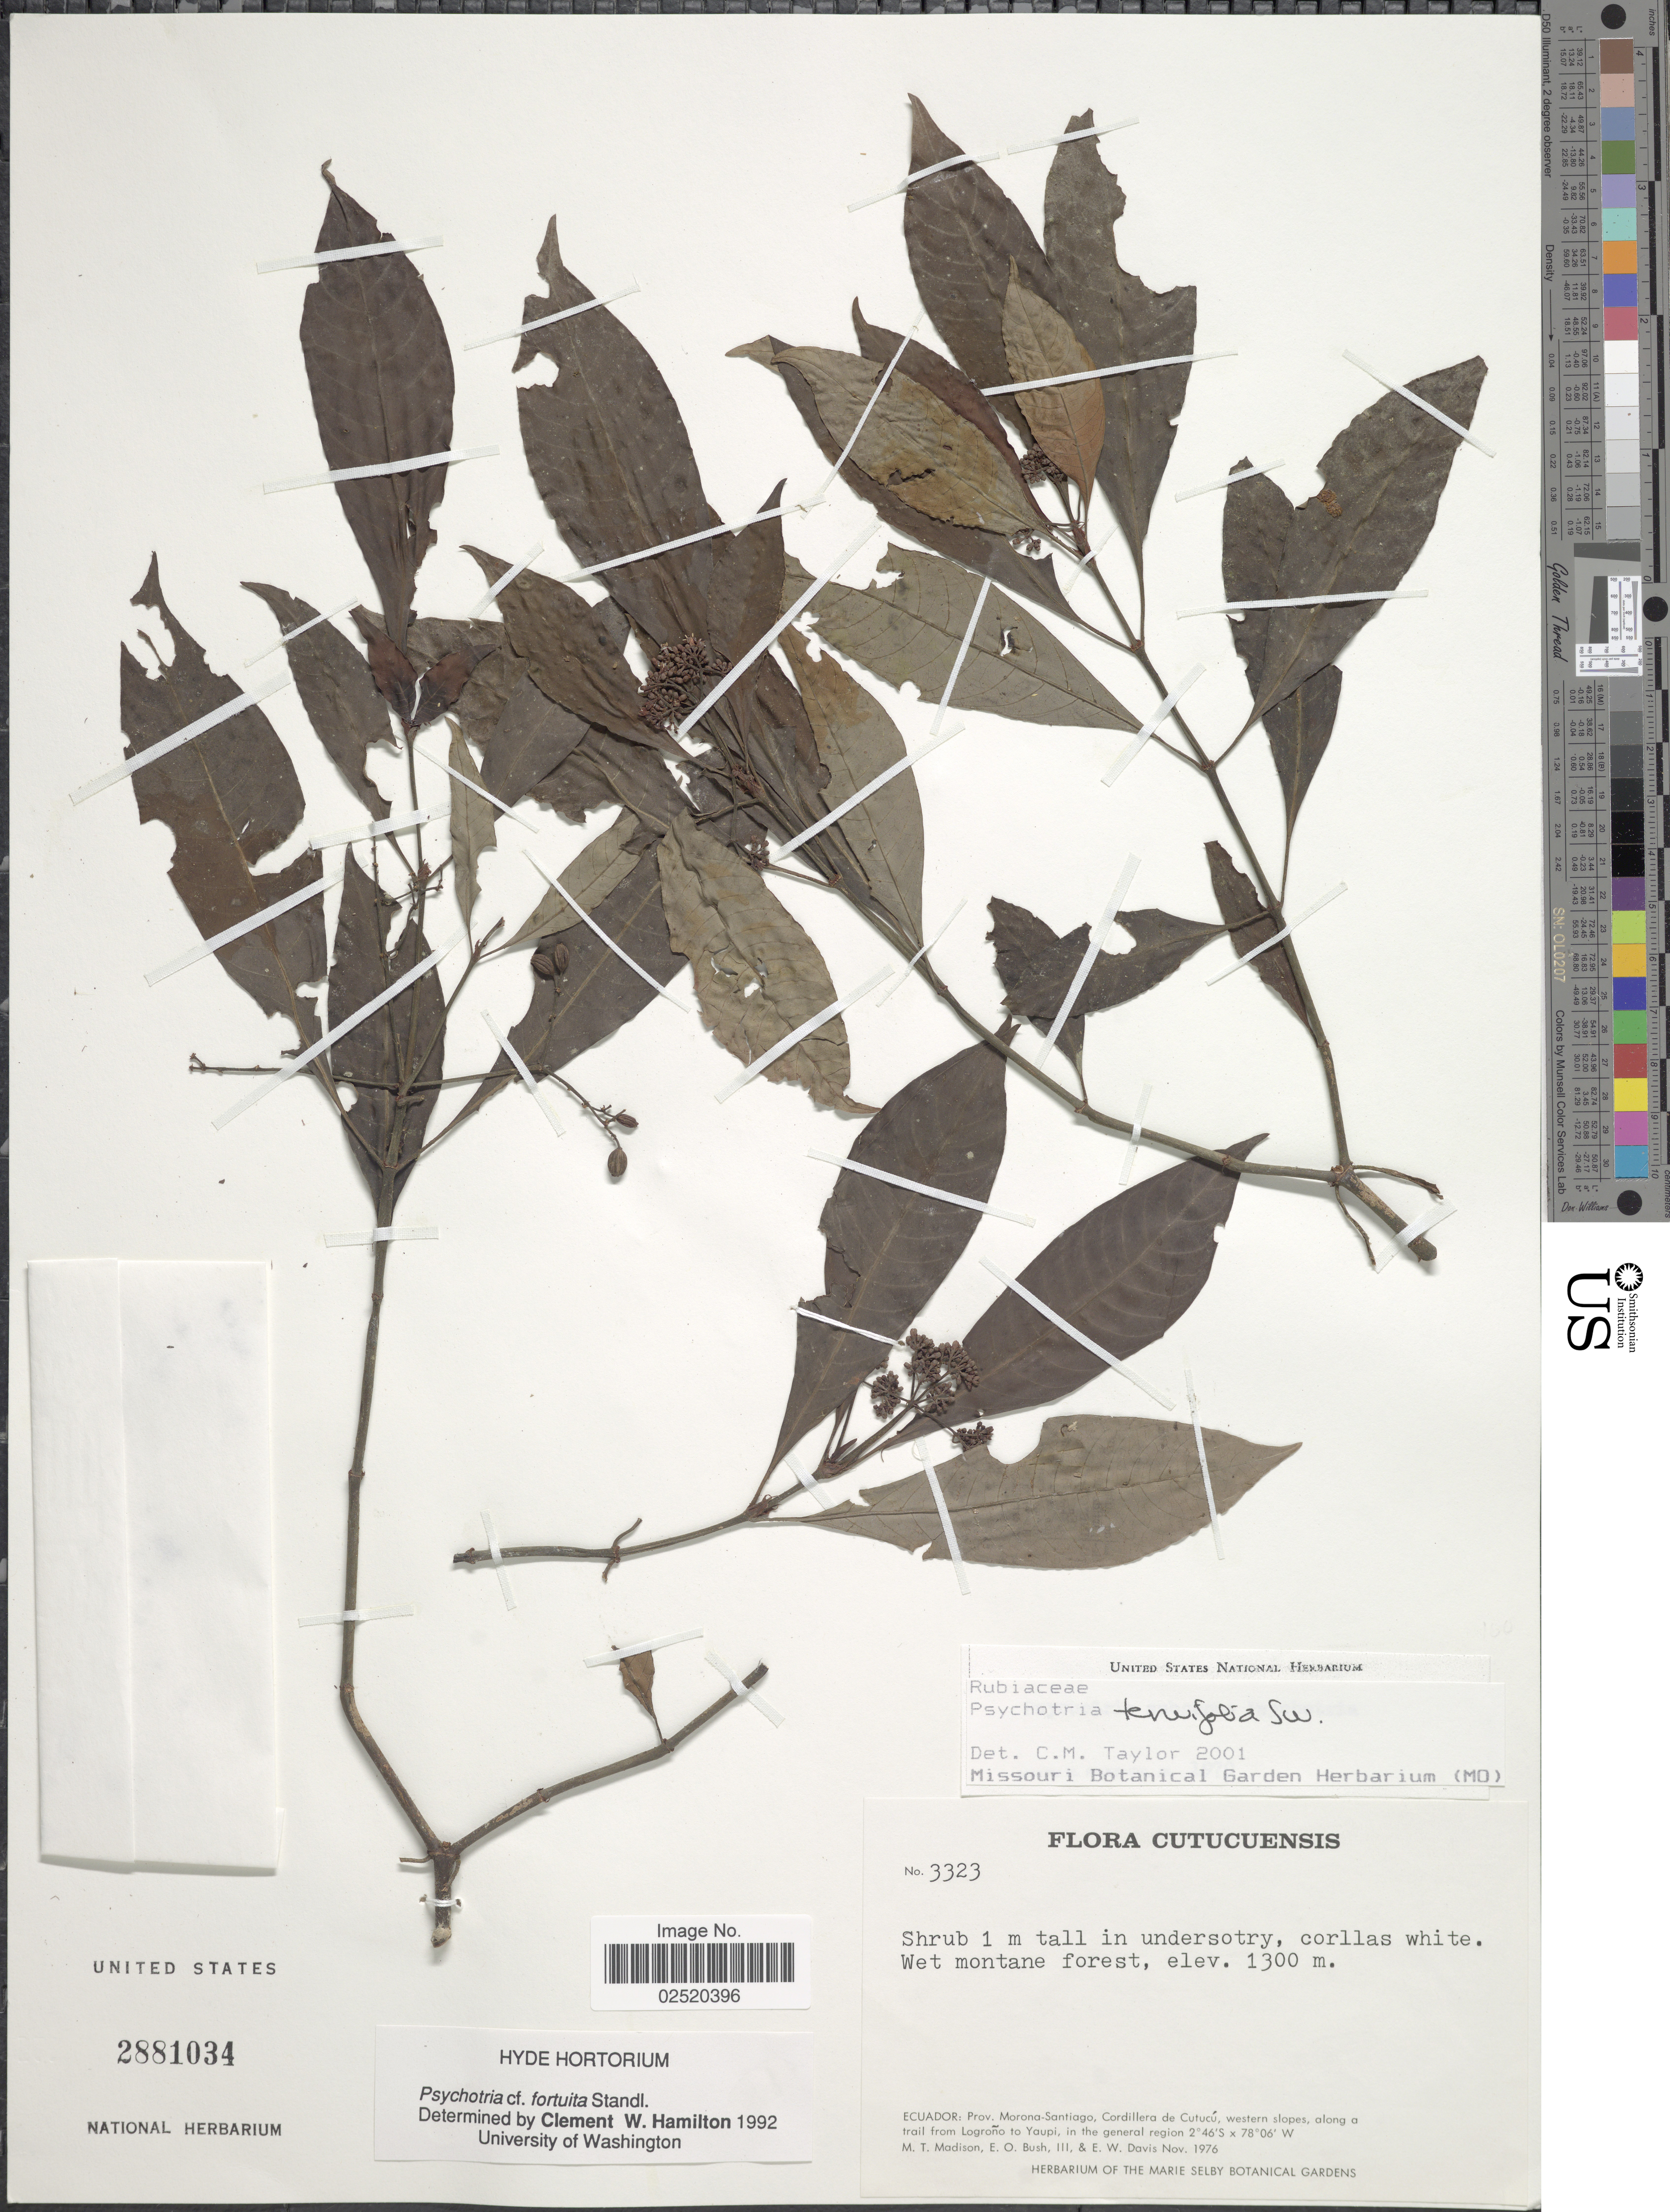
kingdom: Plantae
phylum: Tracheophyta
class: Magnoliopsida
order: Gentianales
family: Rubiaceae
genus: Psychotria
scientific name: Psychotria tenuifolia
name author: Sw.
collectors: M. T. Madison, E. O. Bush & E. W. Davis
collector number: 3323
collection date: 1976-11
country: Ecuador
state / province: Morona-Santiago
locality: Cutucuensis. Cordillera de Cutucú, western slopes along a trail from Logroño to Yaupi, in the general region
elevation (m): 1300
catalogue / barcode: US 2881034